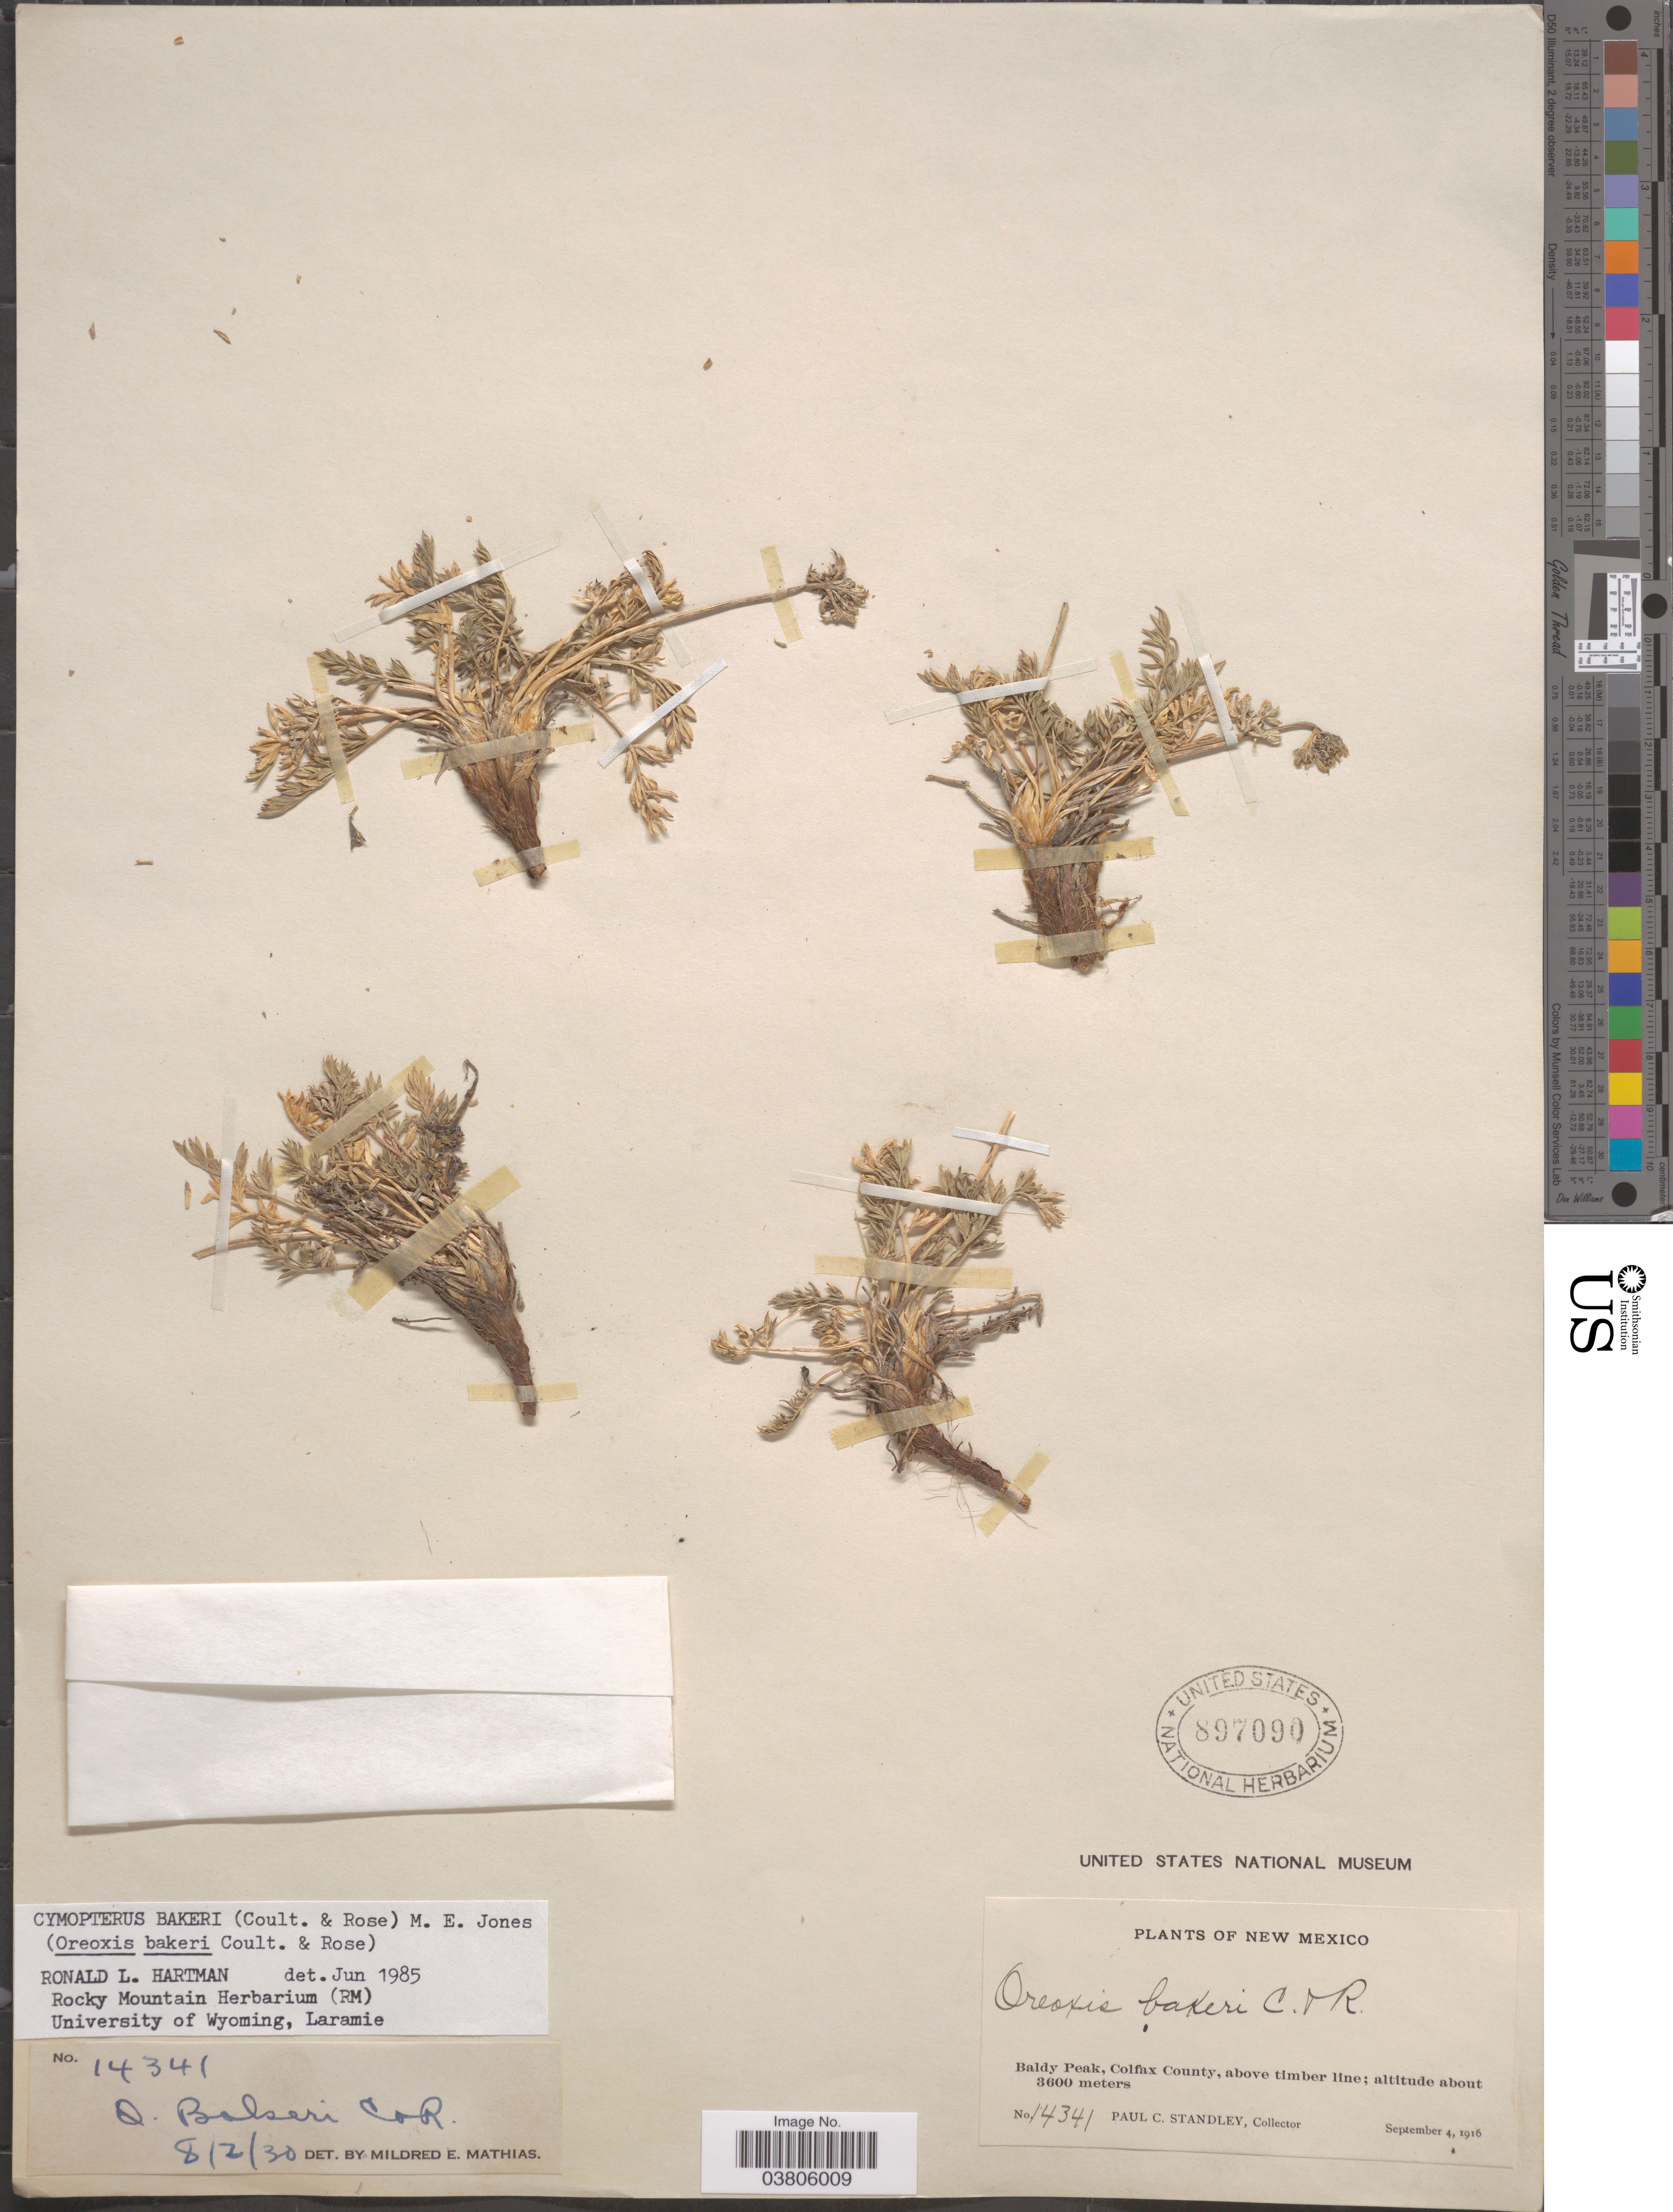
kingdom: Plantae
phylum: Tracheophyta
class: Magnoliopsida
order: Apiales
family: Apiaceae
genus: Cymopterus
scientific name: Cymopterus bakeri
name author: M.E. Jones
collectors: P. C. Standley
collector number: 14341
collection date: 1916-09-04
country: United States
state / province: New Mexico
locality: Baldy Peak, Colfax County, above timber line.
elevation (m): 3600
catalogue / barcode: US 897090